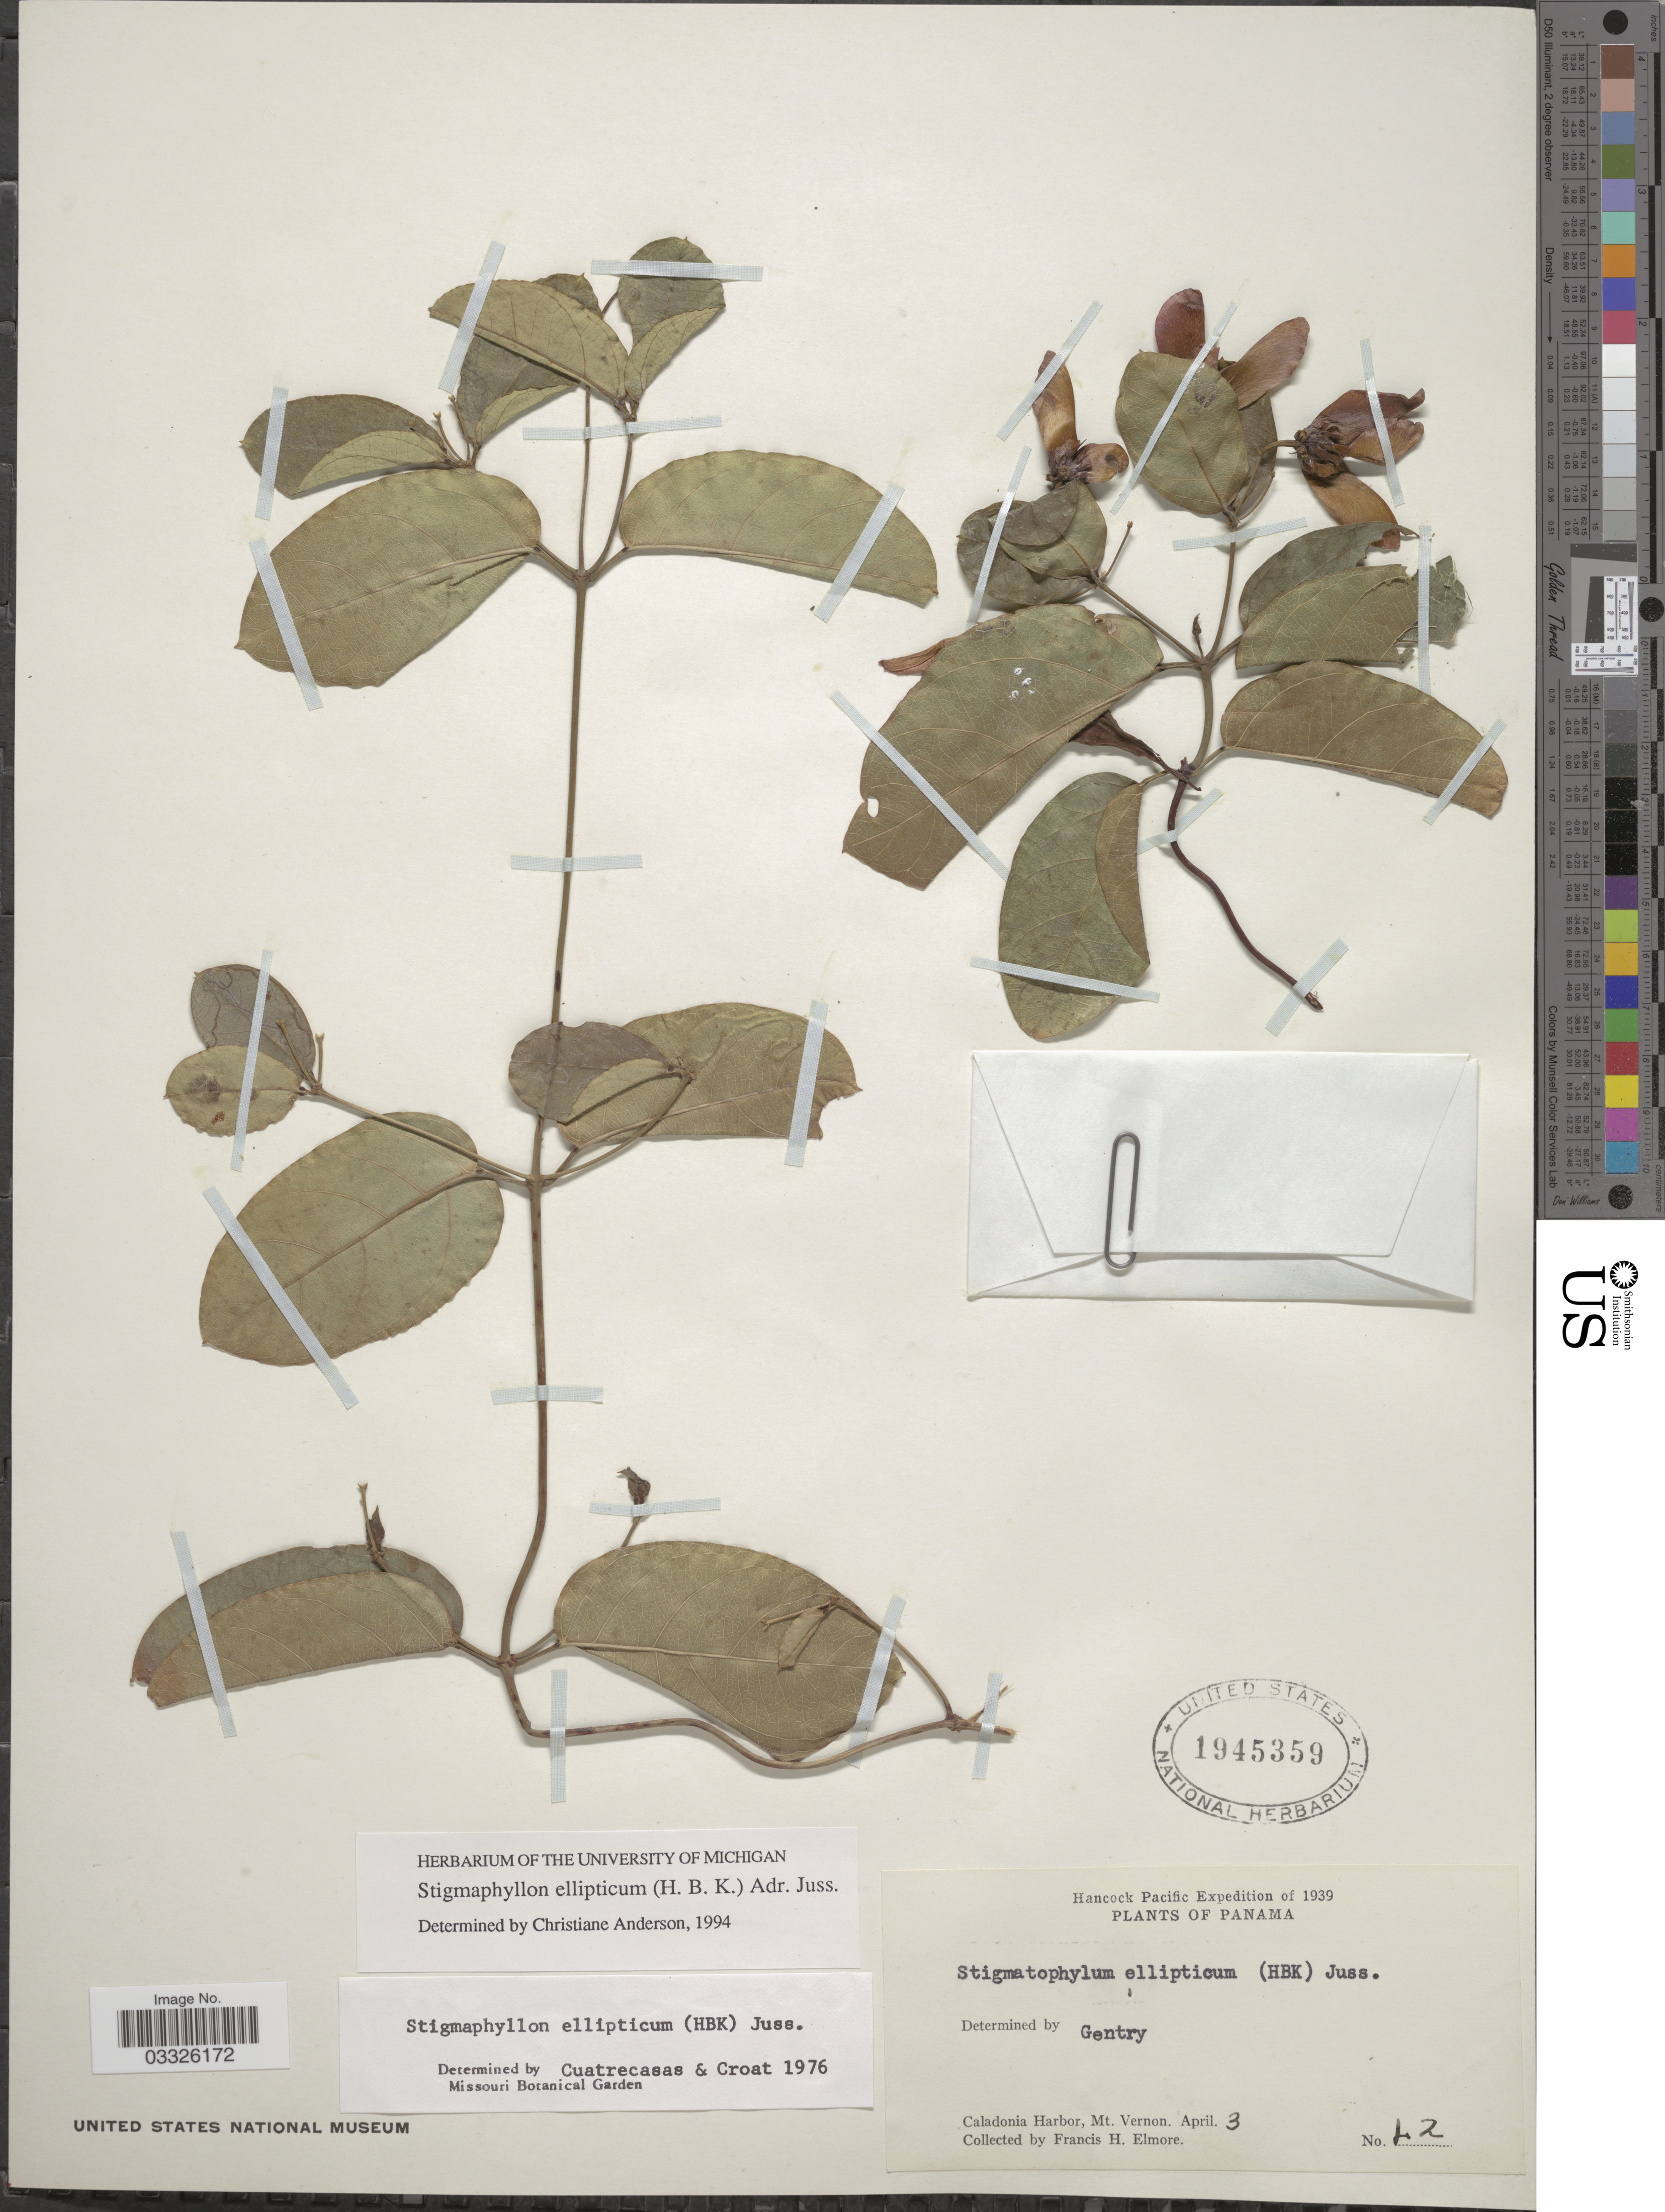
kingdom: Plantae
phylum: Tracheophyta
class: Magnoliopsida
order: Malpighiales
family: Malpighiaceae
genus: Stigmaphyllon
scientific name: Stigmaphyllon ellipticum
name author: (Kunth) A. Juss.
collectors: F. H. Elmore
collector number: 12*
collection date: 1939-04-03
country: Panama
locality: Pacific. Caladonia Harbor, Mt. Vernon.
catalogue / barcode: US 1945359